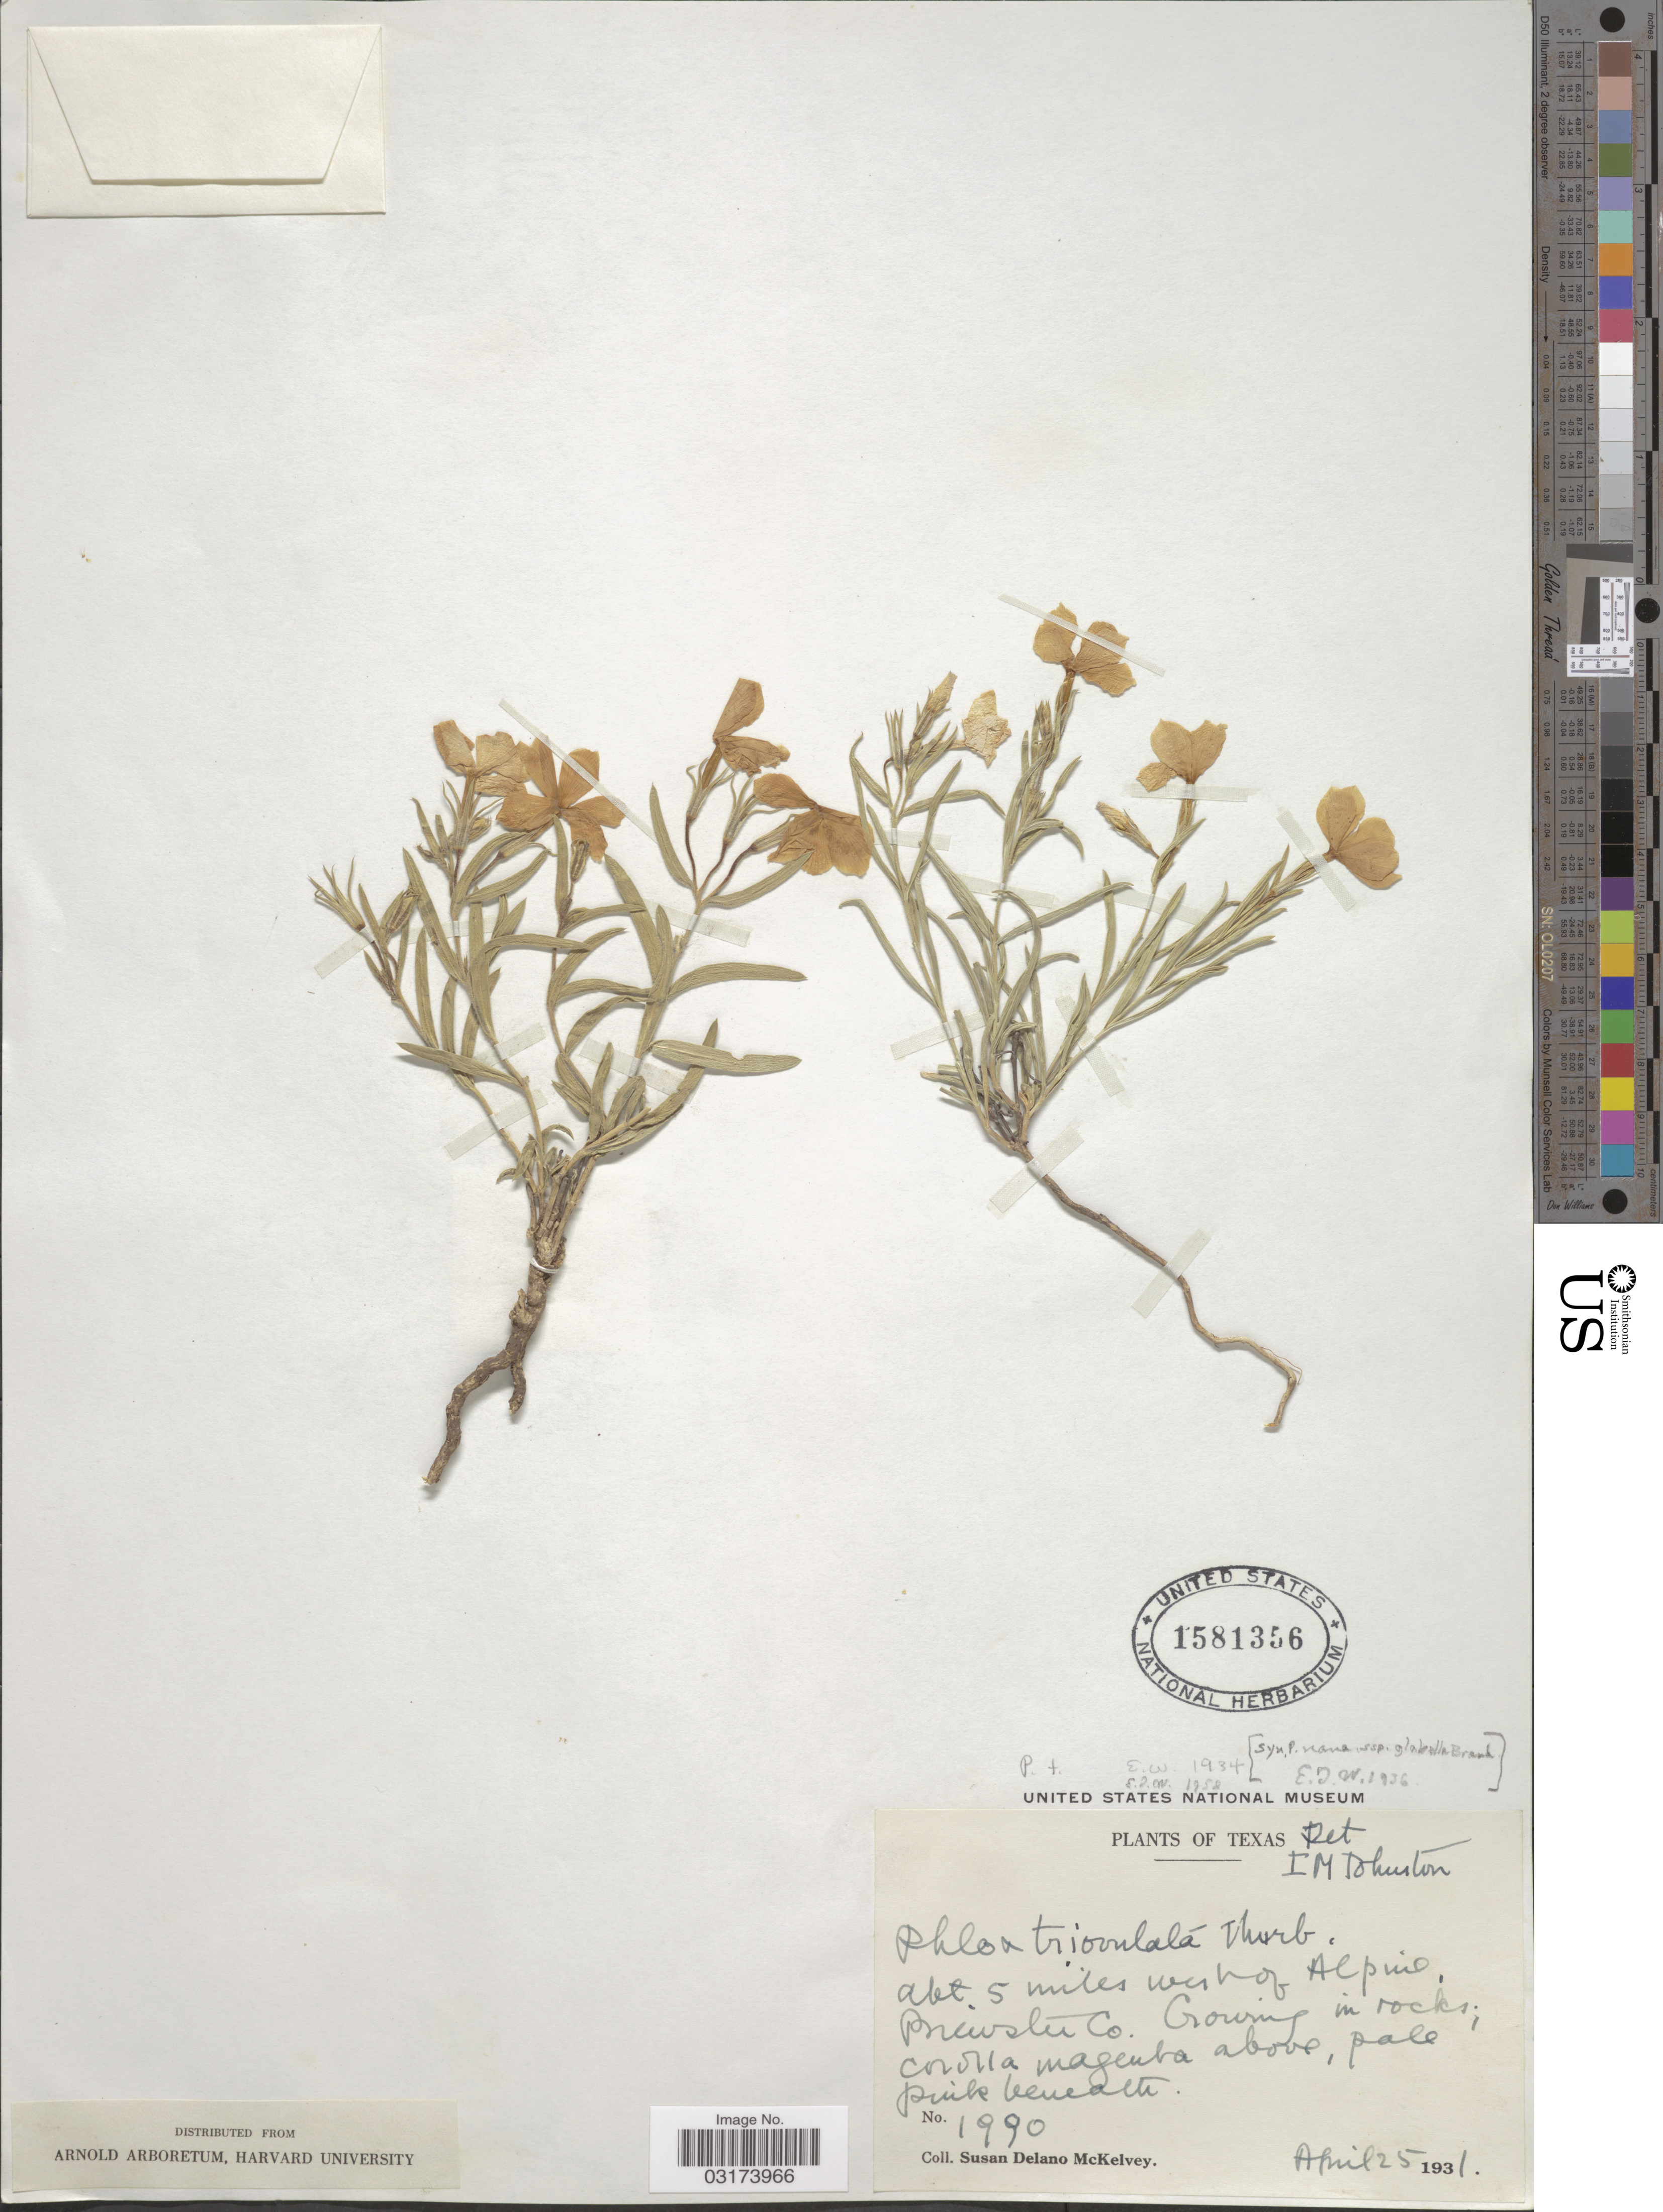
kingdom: Plantae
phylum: Tracheophyta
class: Magnoliopsida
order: Ericales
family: Polemoniaceae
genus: Phlox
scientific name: Phlox nana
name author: Nutt.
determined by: Mayfield, M. H.; Ferguson, C. J.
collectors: S. A. McKelvey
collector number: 1990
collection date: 1931-04-25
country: United States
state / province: Texas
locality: Abt. 5 miles west of Alpine, Brewster Co.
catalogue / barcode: US 1581356